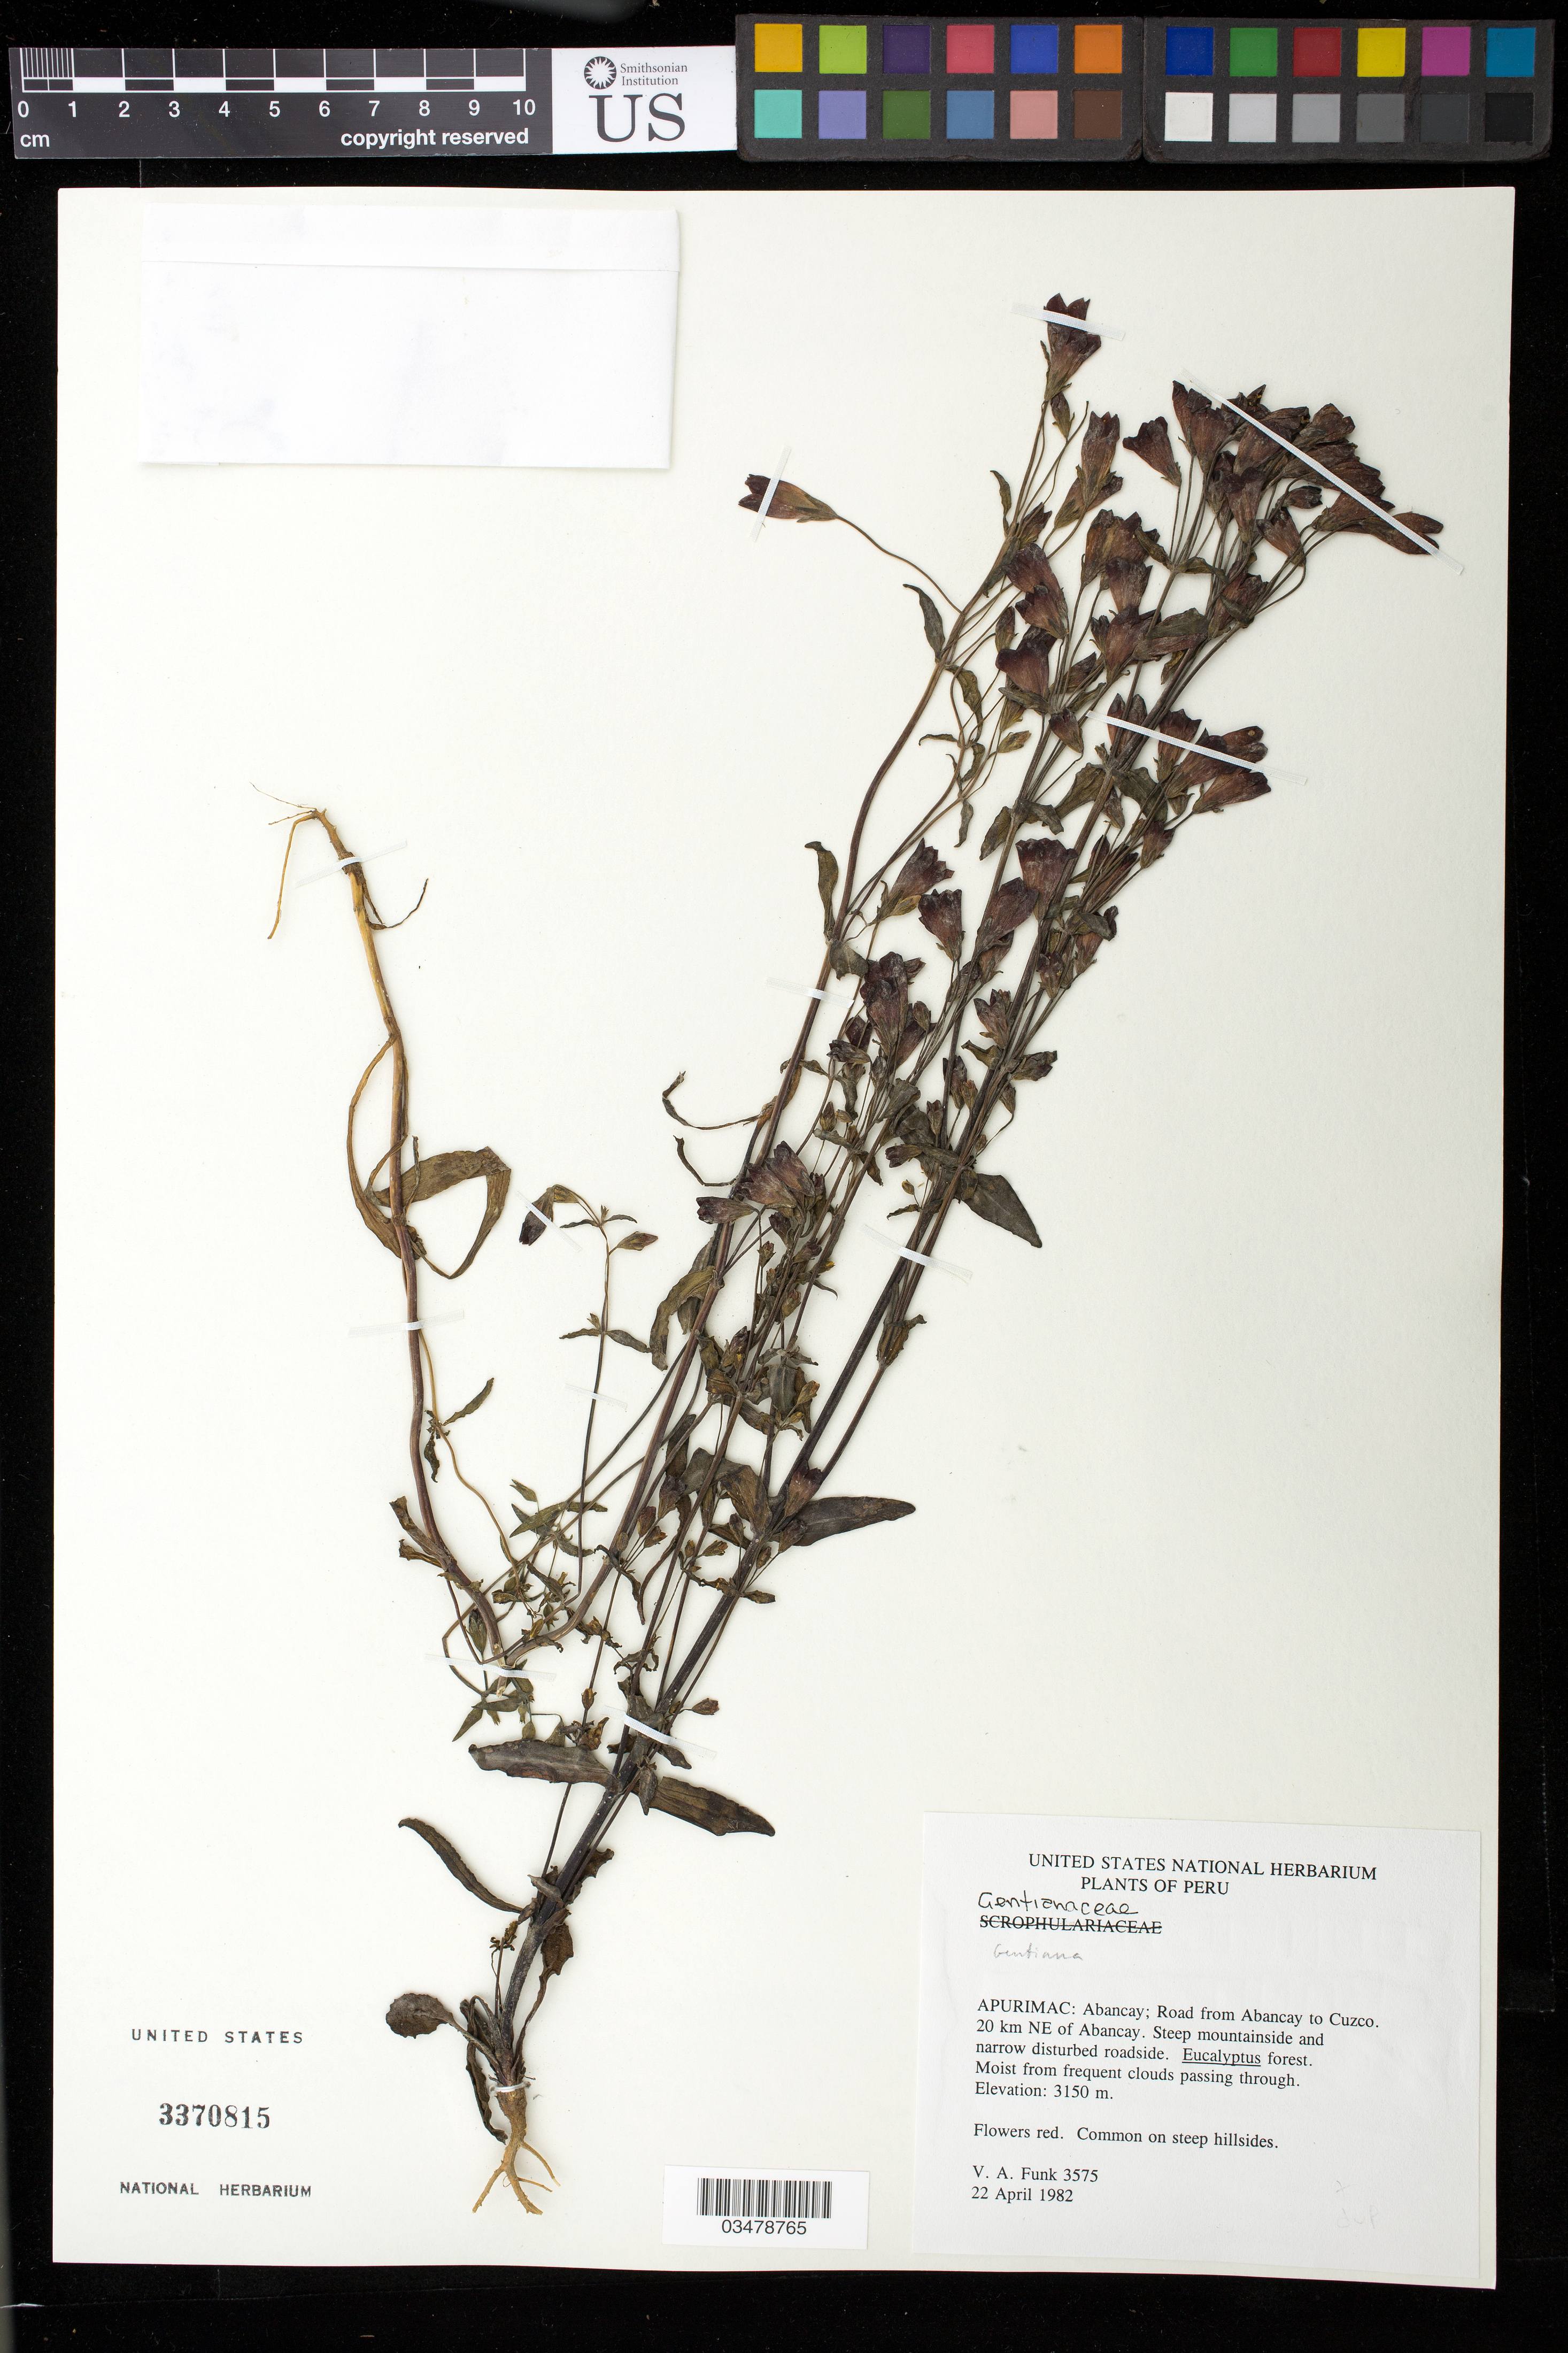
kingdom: Plantae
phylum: Tracheophyta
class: Magnoliopsida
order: Gentianales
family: Gentianaceae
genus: Gentiana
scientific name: Gentiana sp.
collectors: V. Funk, J. L. Cracraft & H. Bedell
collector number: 3575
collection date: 1982-04-22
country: Peru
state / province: Apurímac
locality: Abancay; Road from Abancay to Cuzco. 20 km NE of Abancay.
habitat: Steep mountaindside and narrow disturbed roadside. Eucalyptus forest. Moist from frequent clouds passing through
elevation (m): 3150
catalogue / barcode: US 3370815